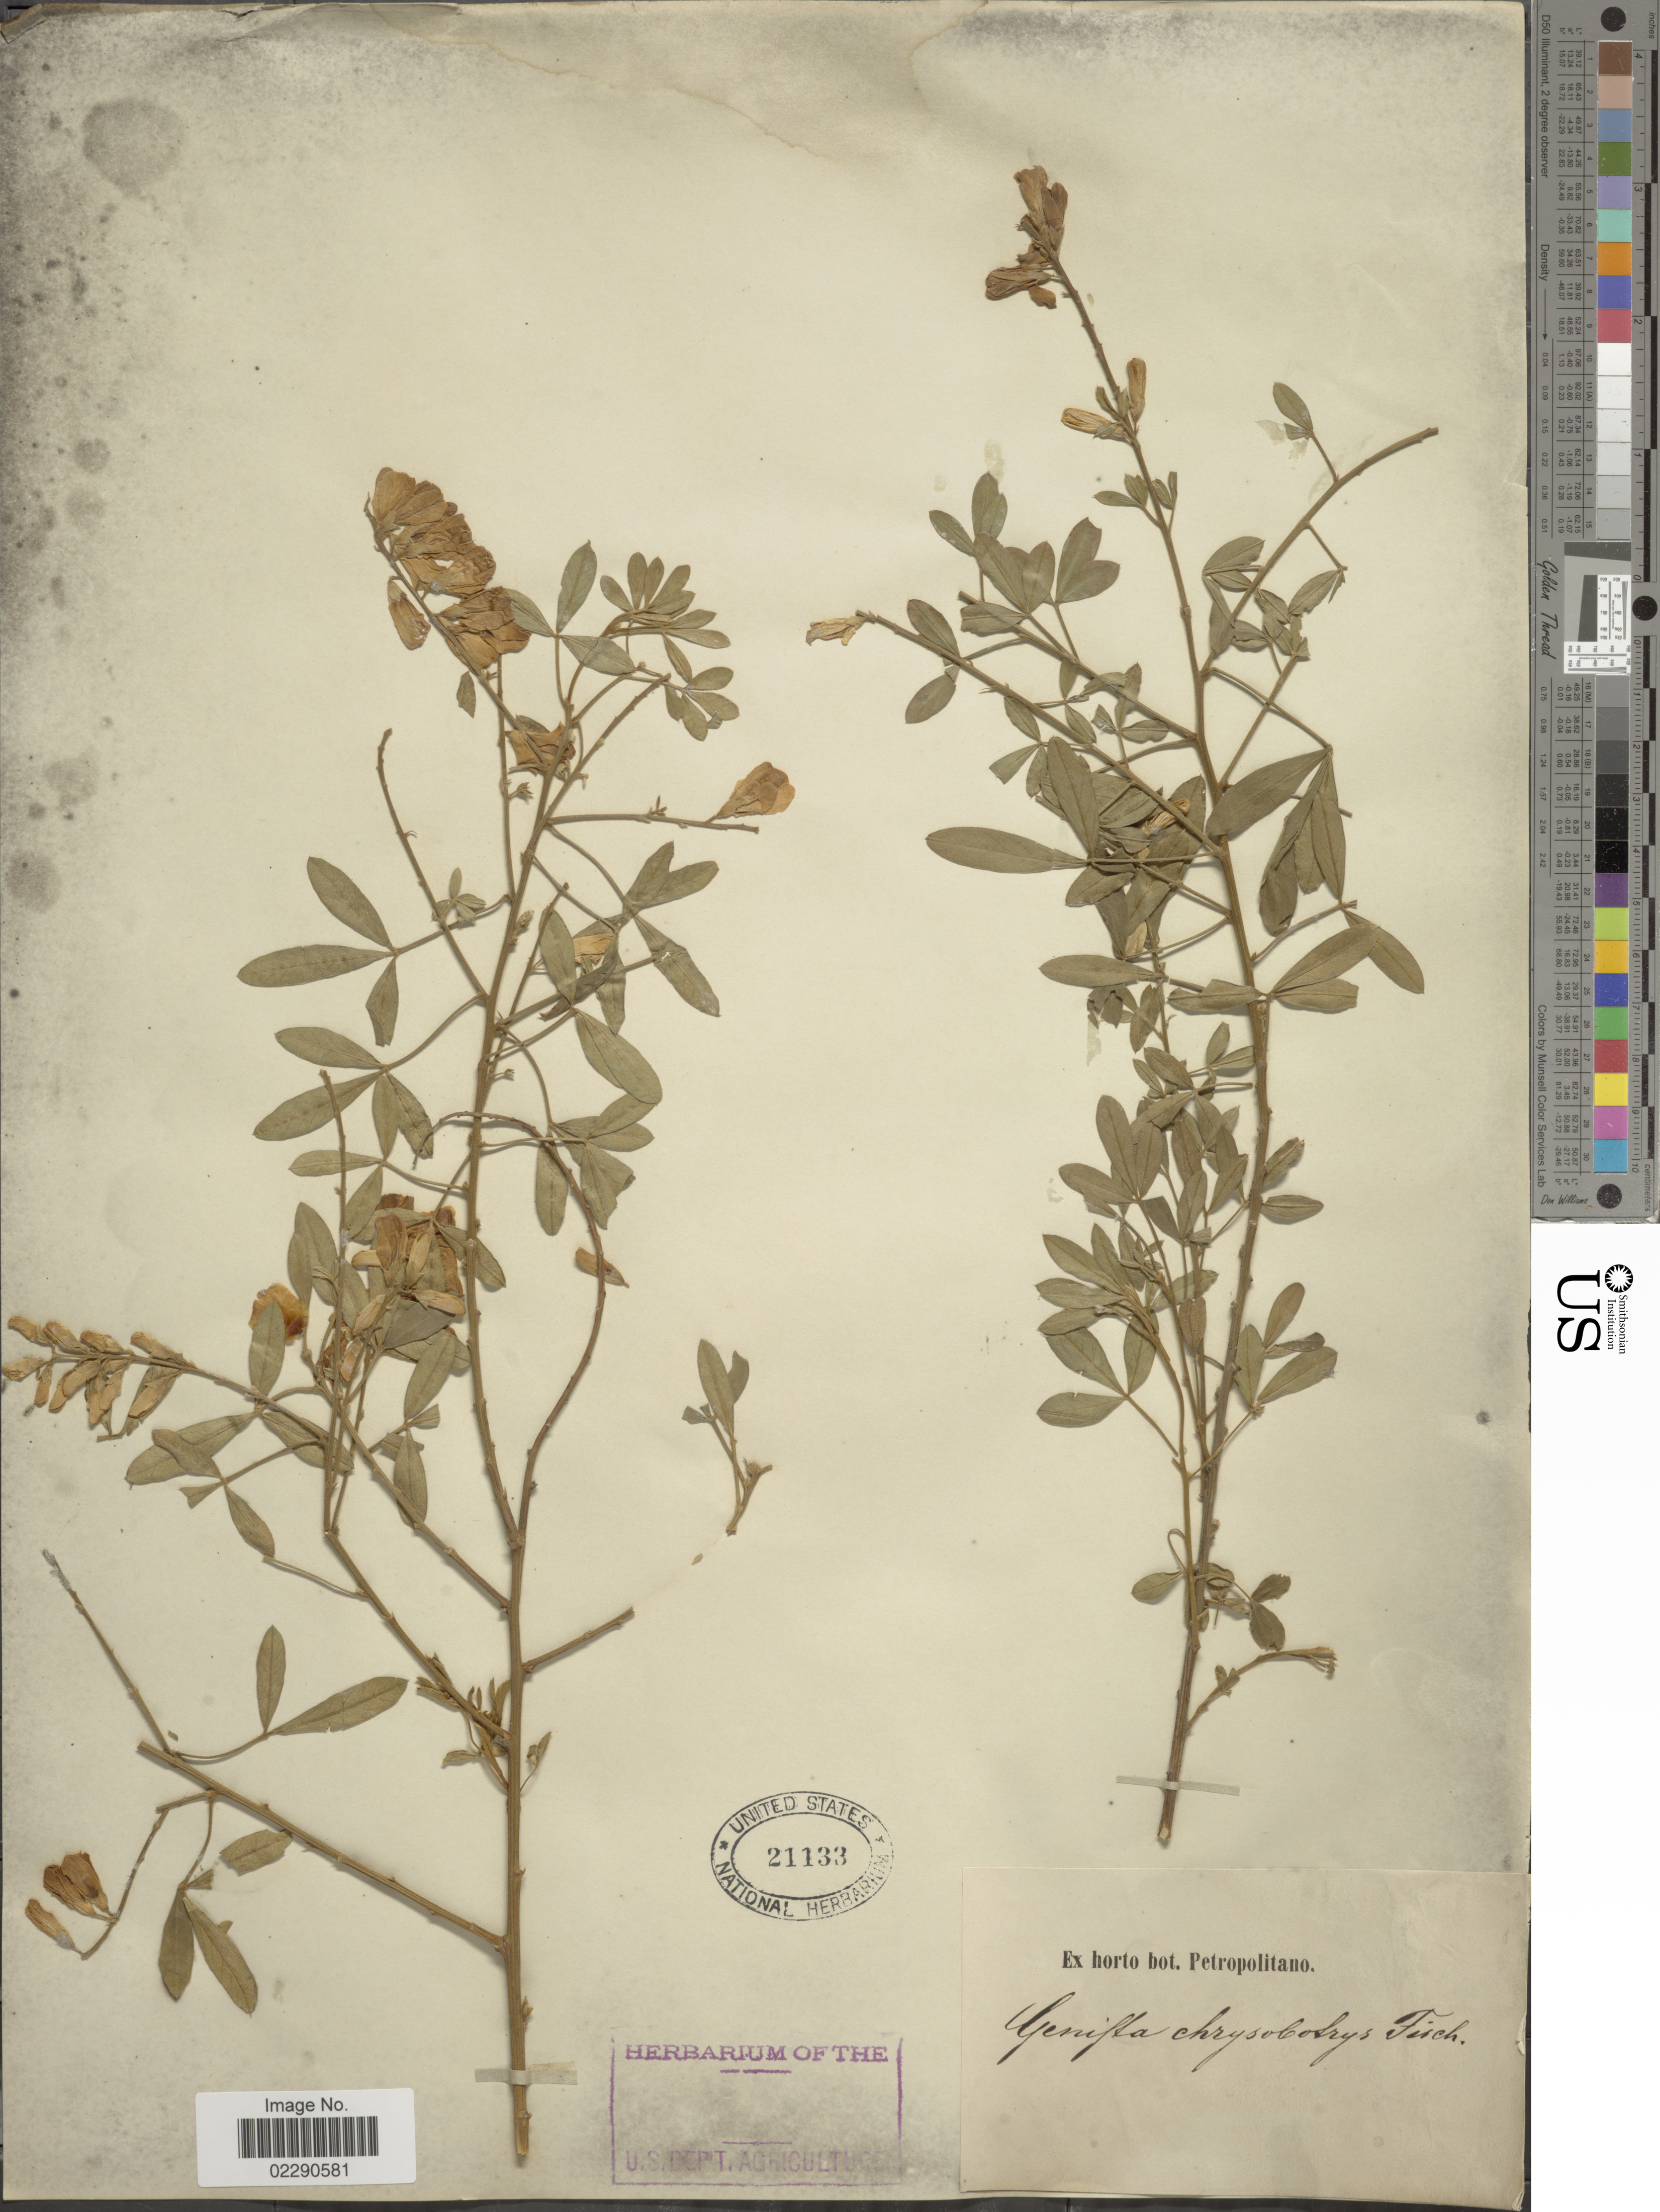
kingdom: Plantae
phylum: Tracheophyta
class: Magnoliopsida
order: Fabales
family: Fabaceae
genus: Genista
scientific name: Genista x spachiana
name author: Webb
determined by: Strong, Mark T., (BOT), Smithsonian Institution - National Museum of Natural History (UNITED STATES)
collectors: ex Horto Bot. Petropolitano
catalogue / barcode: US 21133